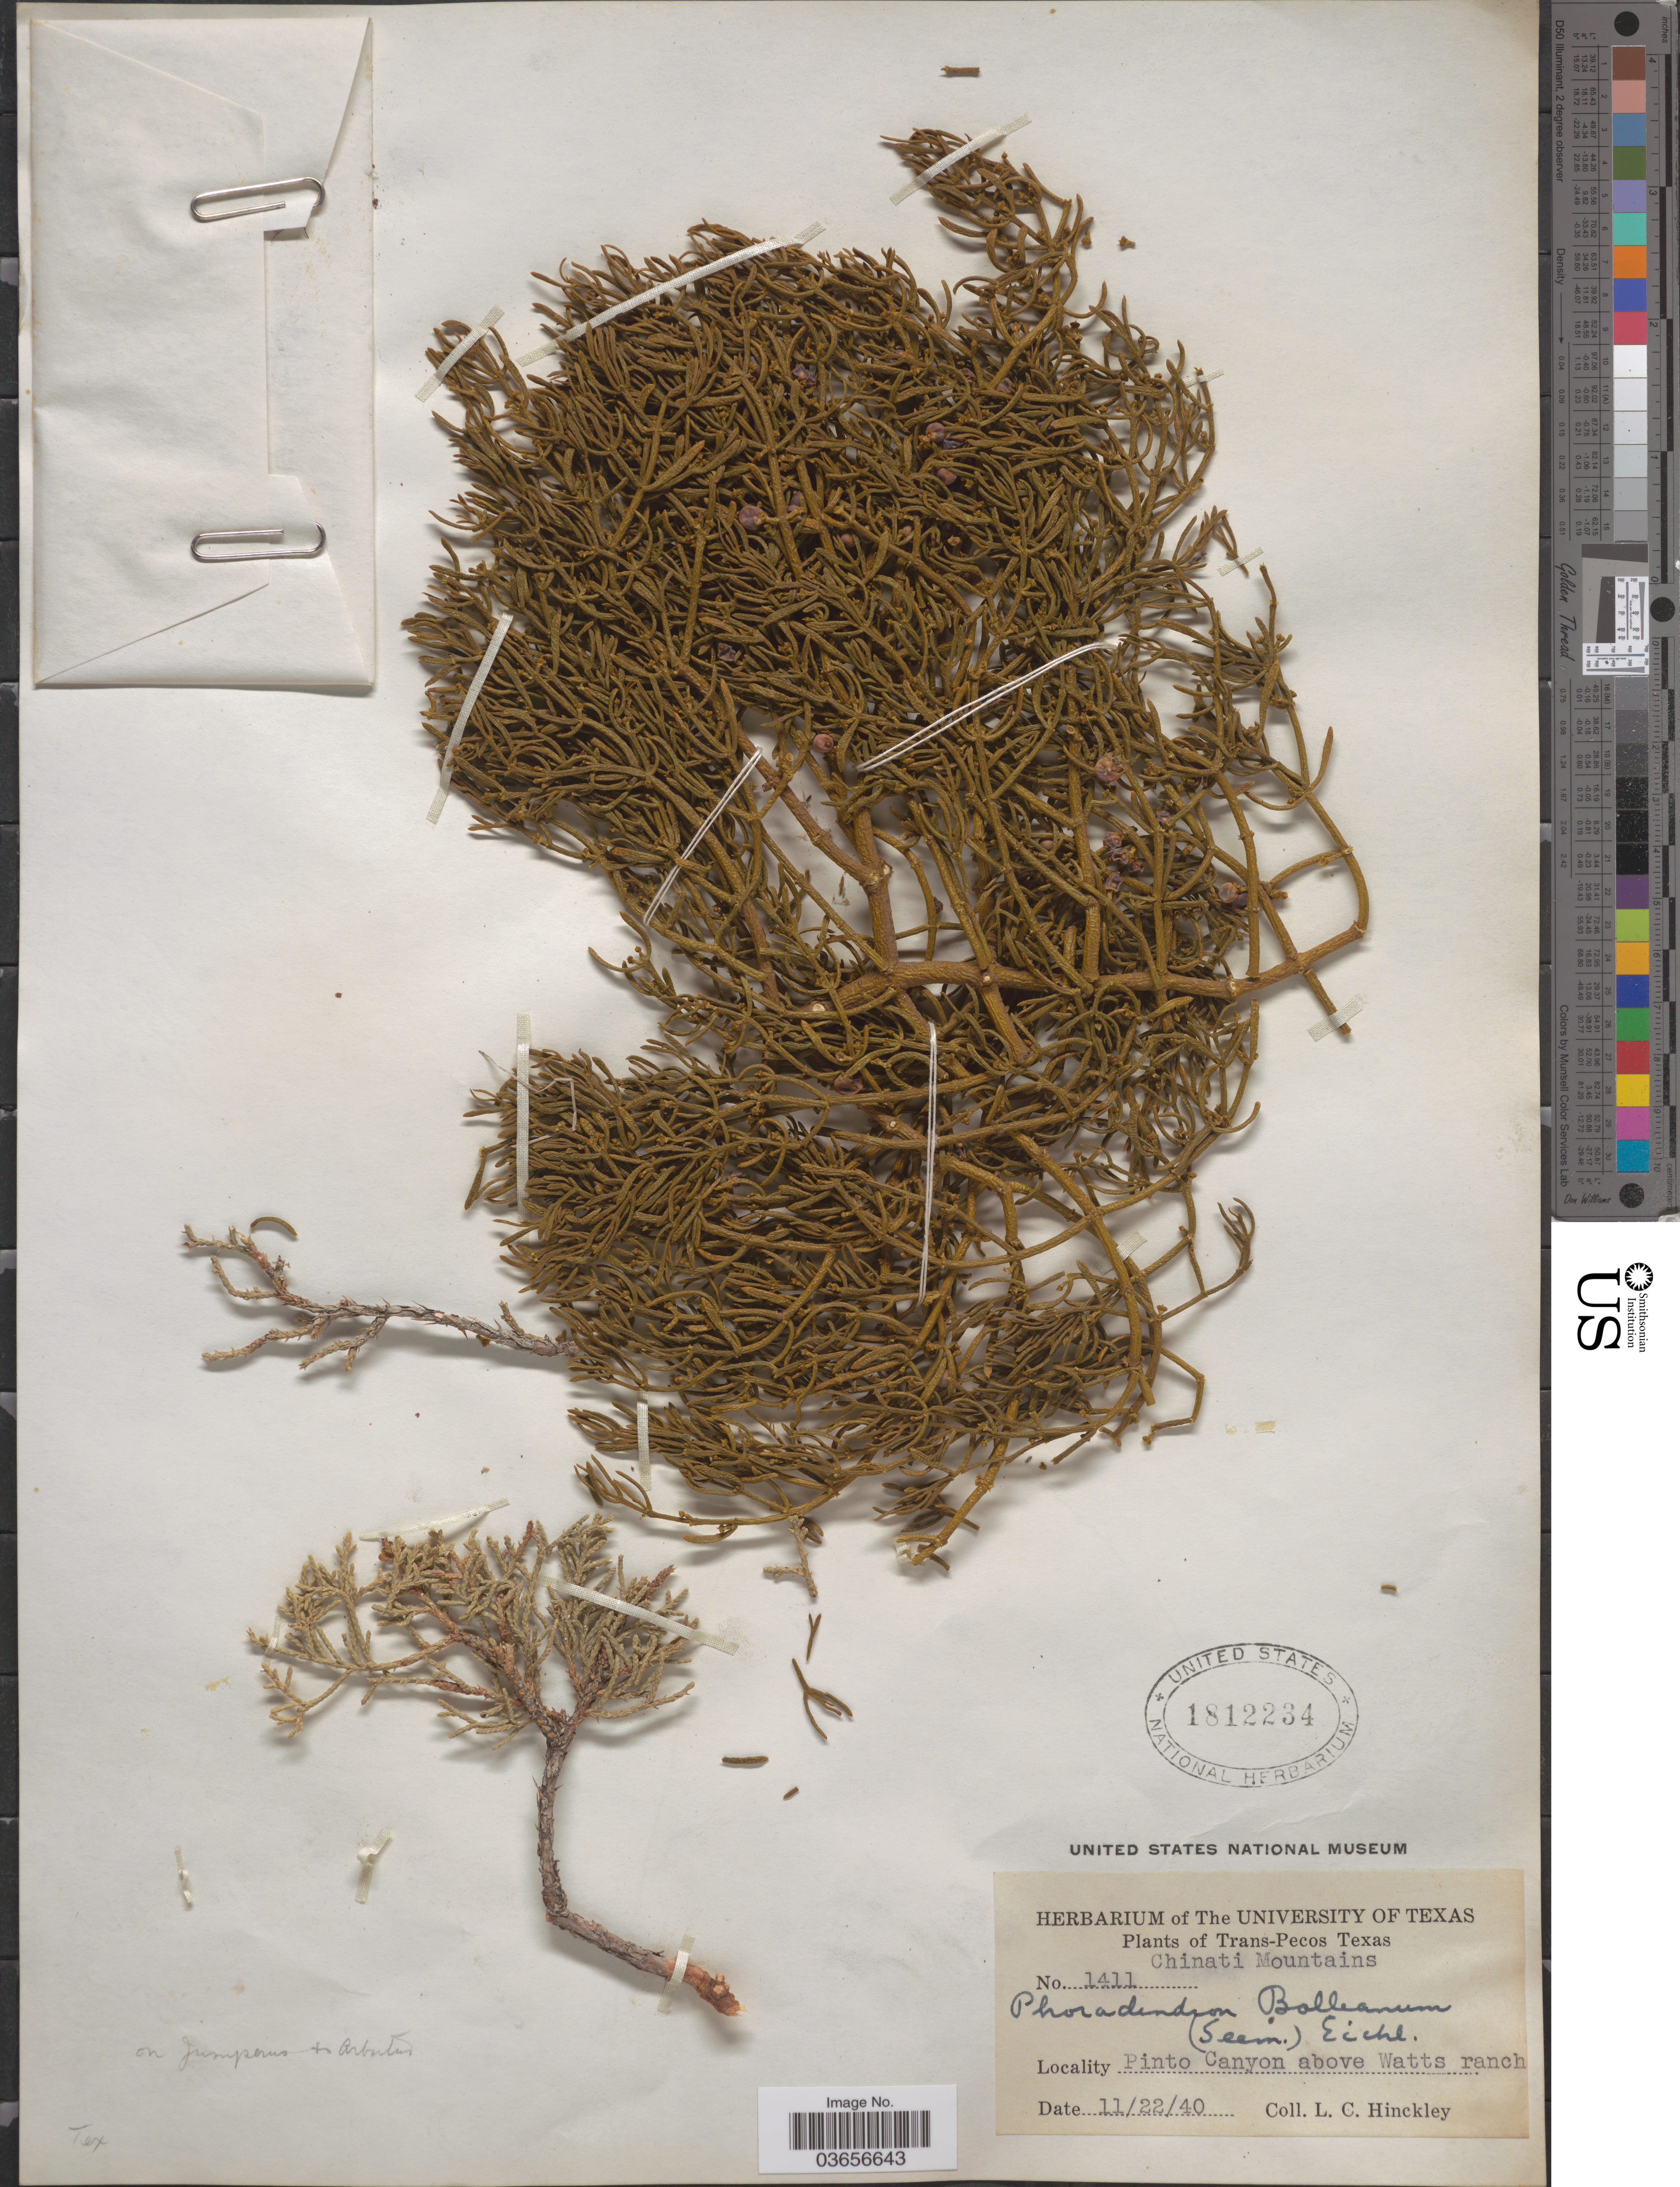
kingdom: Plantae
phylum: Tracheophyta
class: Magnoliopsida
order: Santalales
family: Viscaceae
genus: Phoradendron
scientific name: Phoradendron bolleanum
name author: (Seem.) Eichler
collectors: L. Hinckley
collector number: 1411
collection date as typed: Transcribed d/m/y: 22/11/40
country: United States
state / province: Texas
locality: Trans-Pecos, Chinati Mountains, Pinto Canyon above Watts ranch.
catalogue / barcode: US 1812234